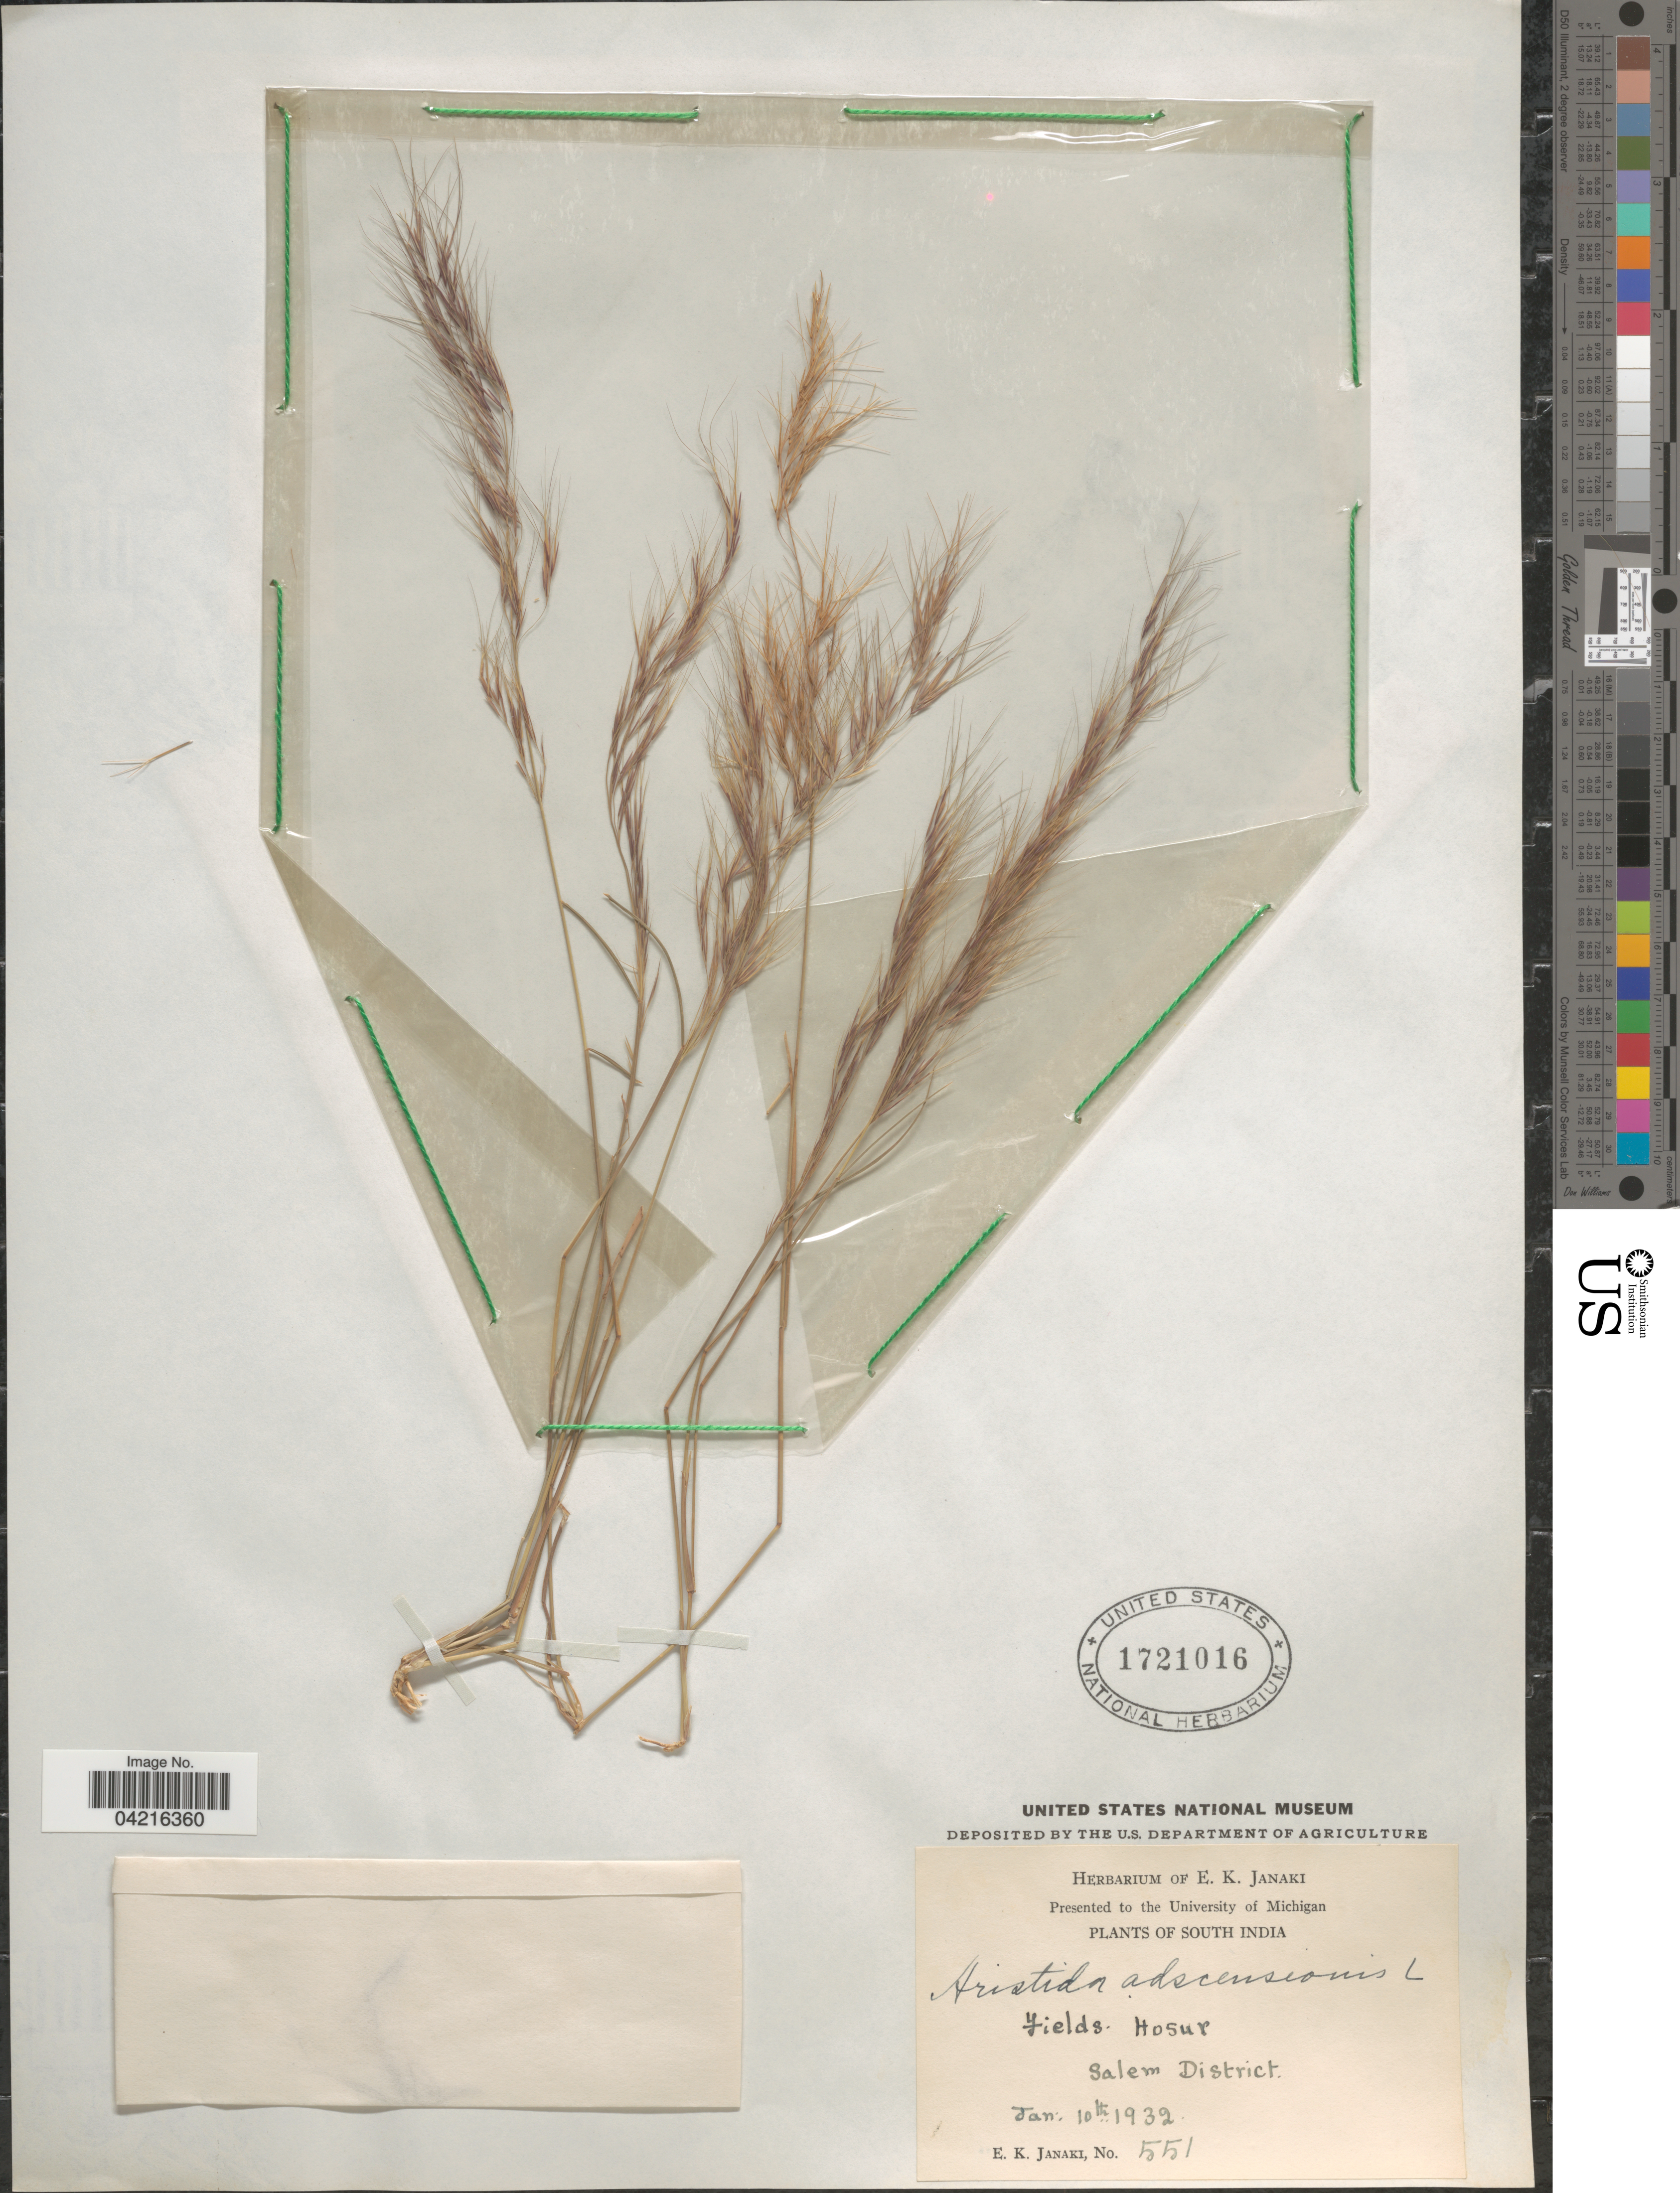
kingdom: Plantae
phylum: Tracheophyta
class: Liliopsida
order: Poales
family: Poaceae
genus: Aristida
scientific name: Aristida adscensionis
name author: L.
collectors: E. Janaki Ammal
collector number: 551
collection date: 1932-01-10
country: India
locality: South India. Fields Hosur Salem District.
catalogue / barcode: US 1721016